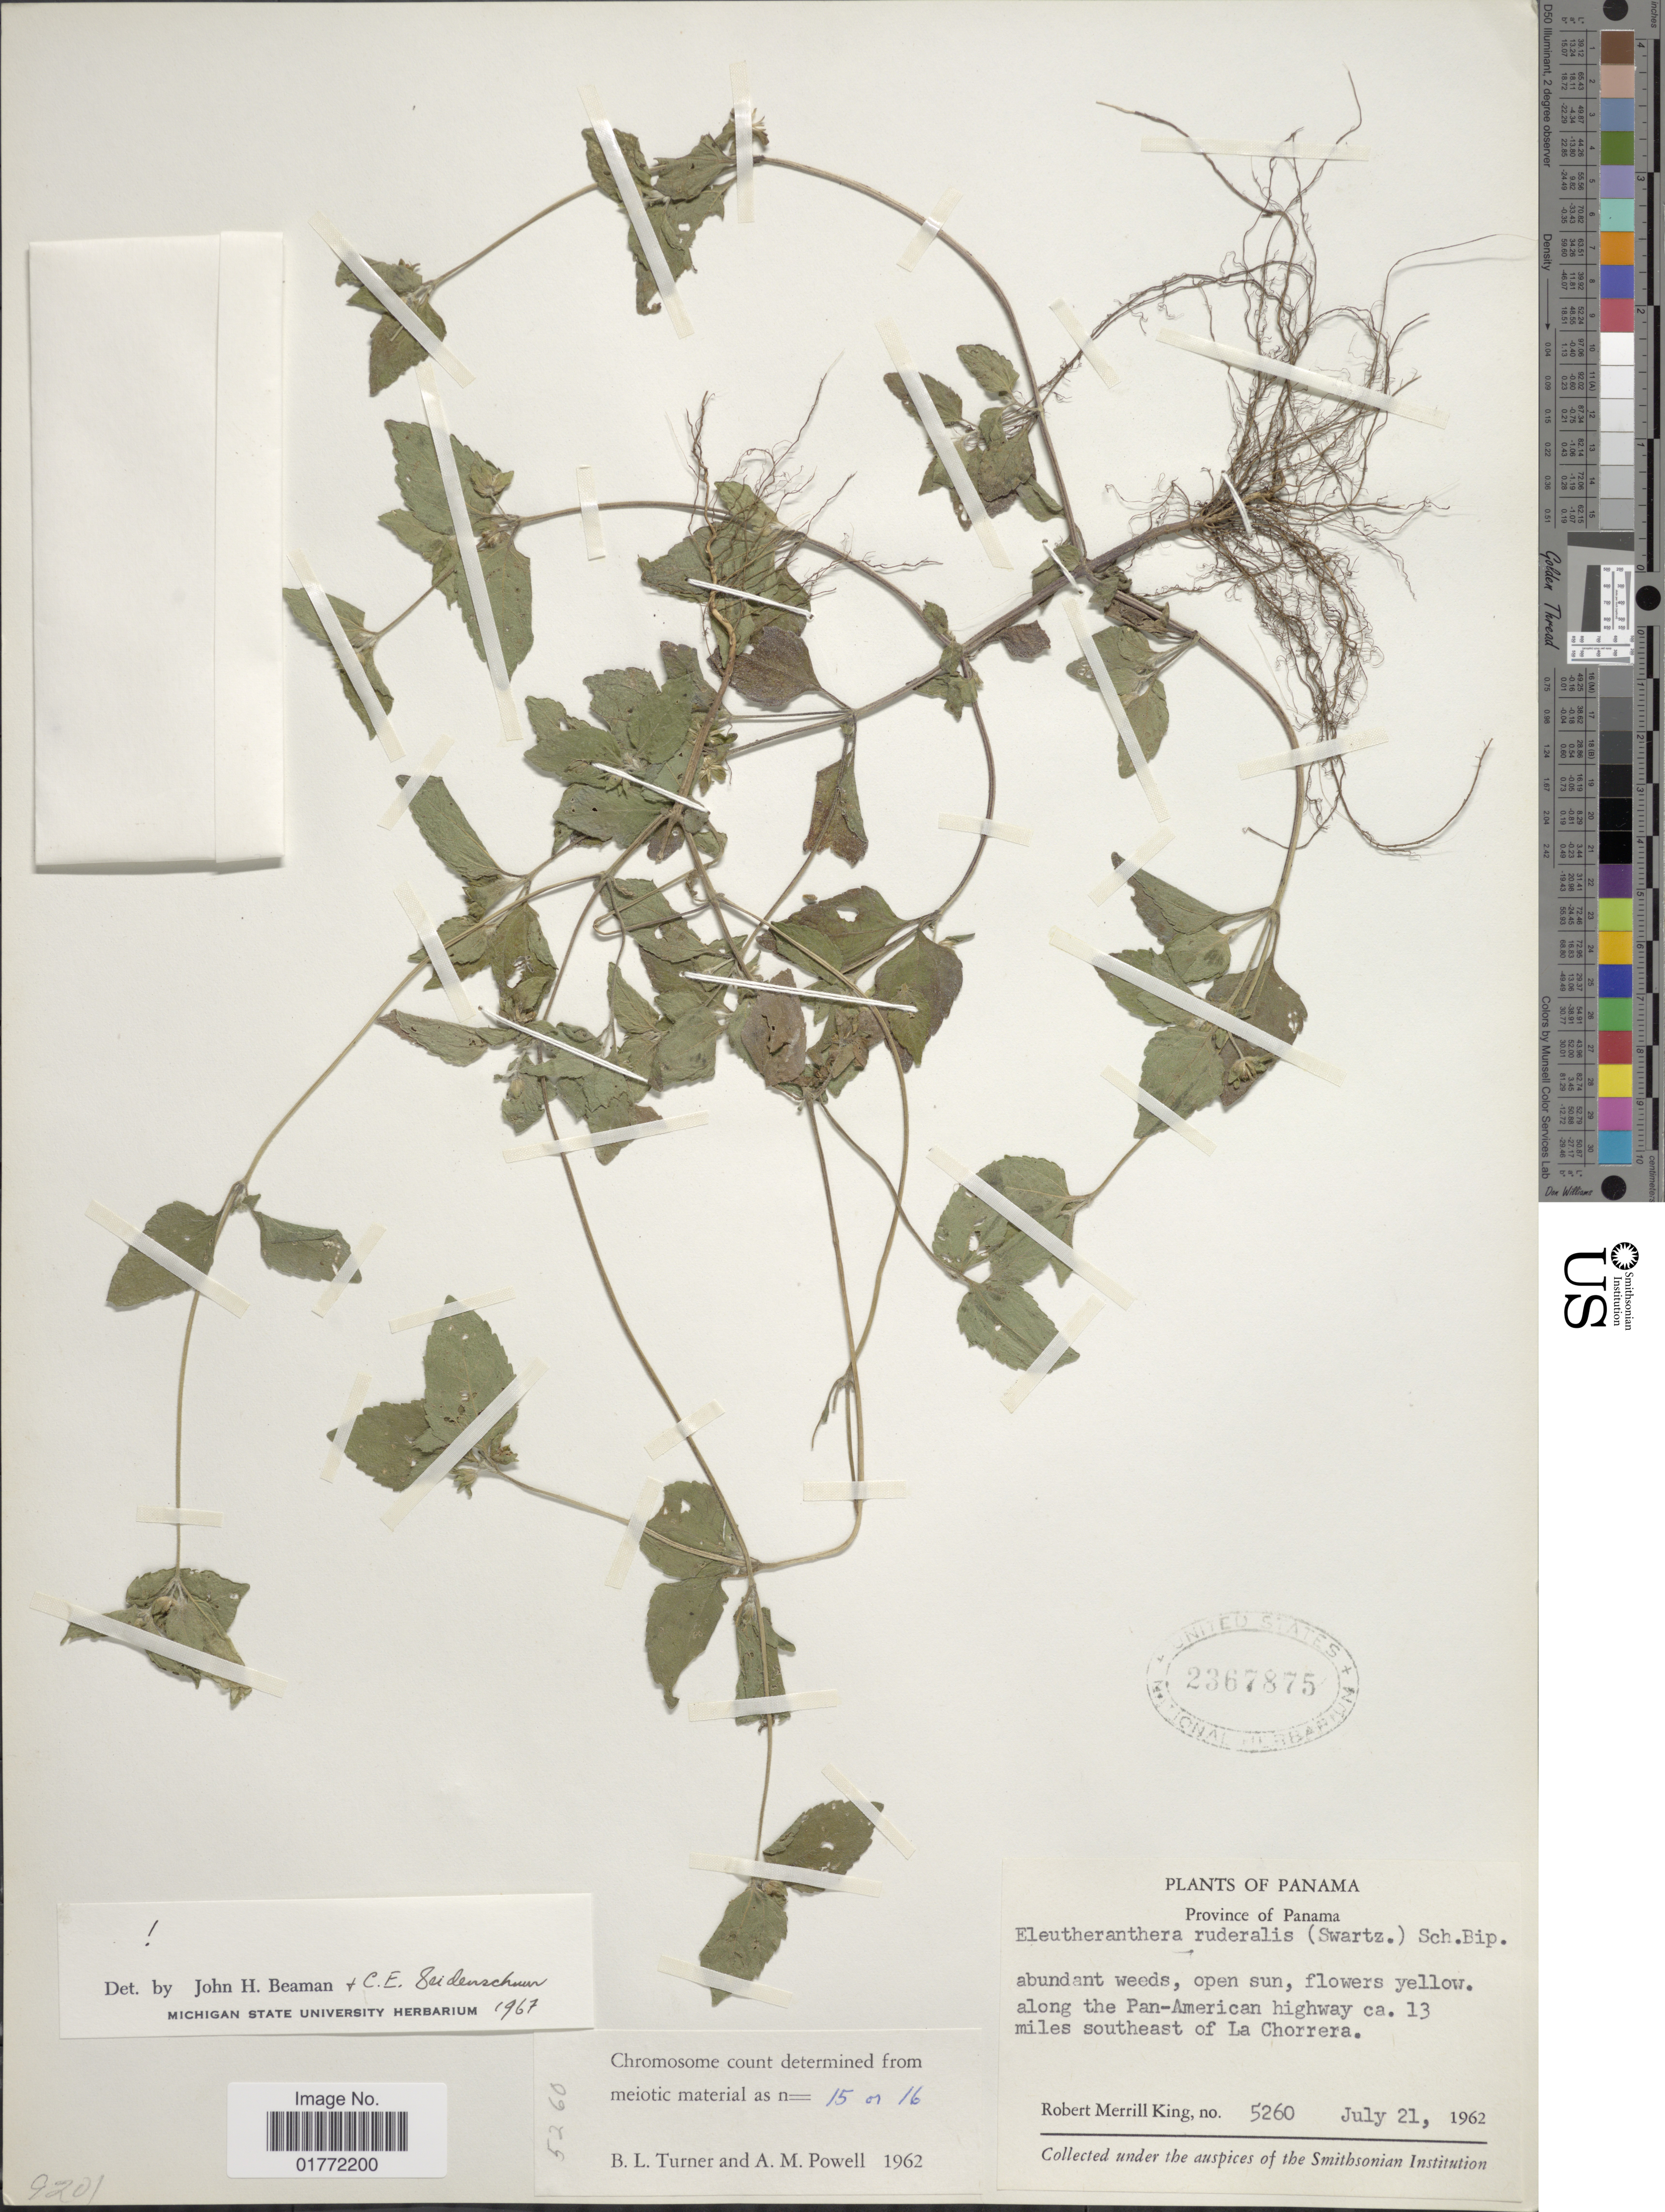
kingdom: Plantae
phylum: Tracheophyta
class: Magnoliopsida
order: Asterales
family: Asteraceae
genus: Eleutheranthera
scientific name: Eleutheranthera ruderalis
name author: (Sw.) Sch. Bip.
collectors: R. M. King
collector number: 5260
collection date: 1962-07-21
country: Panama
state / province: Panamá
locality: Province of Panama, along the Pan-American highway ca. 13 miles southeast of La Chorrera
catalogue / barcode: US 2367875